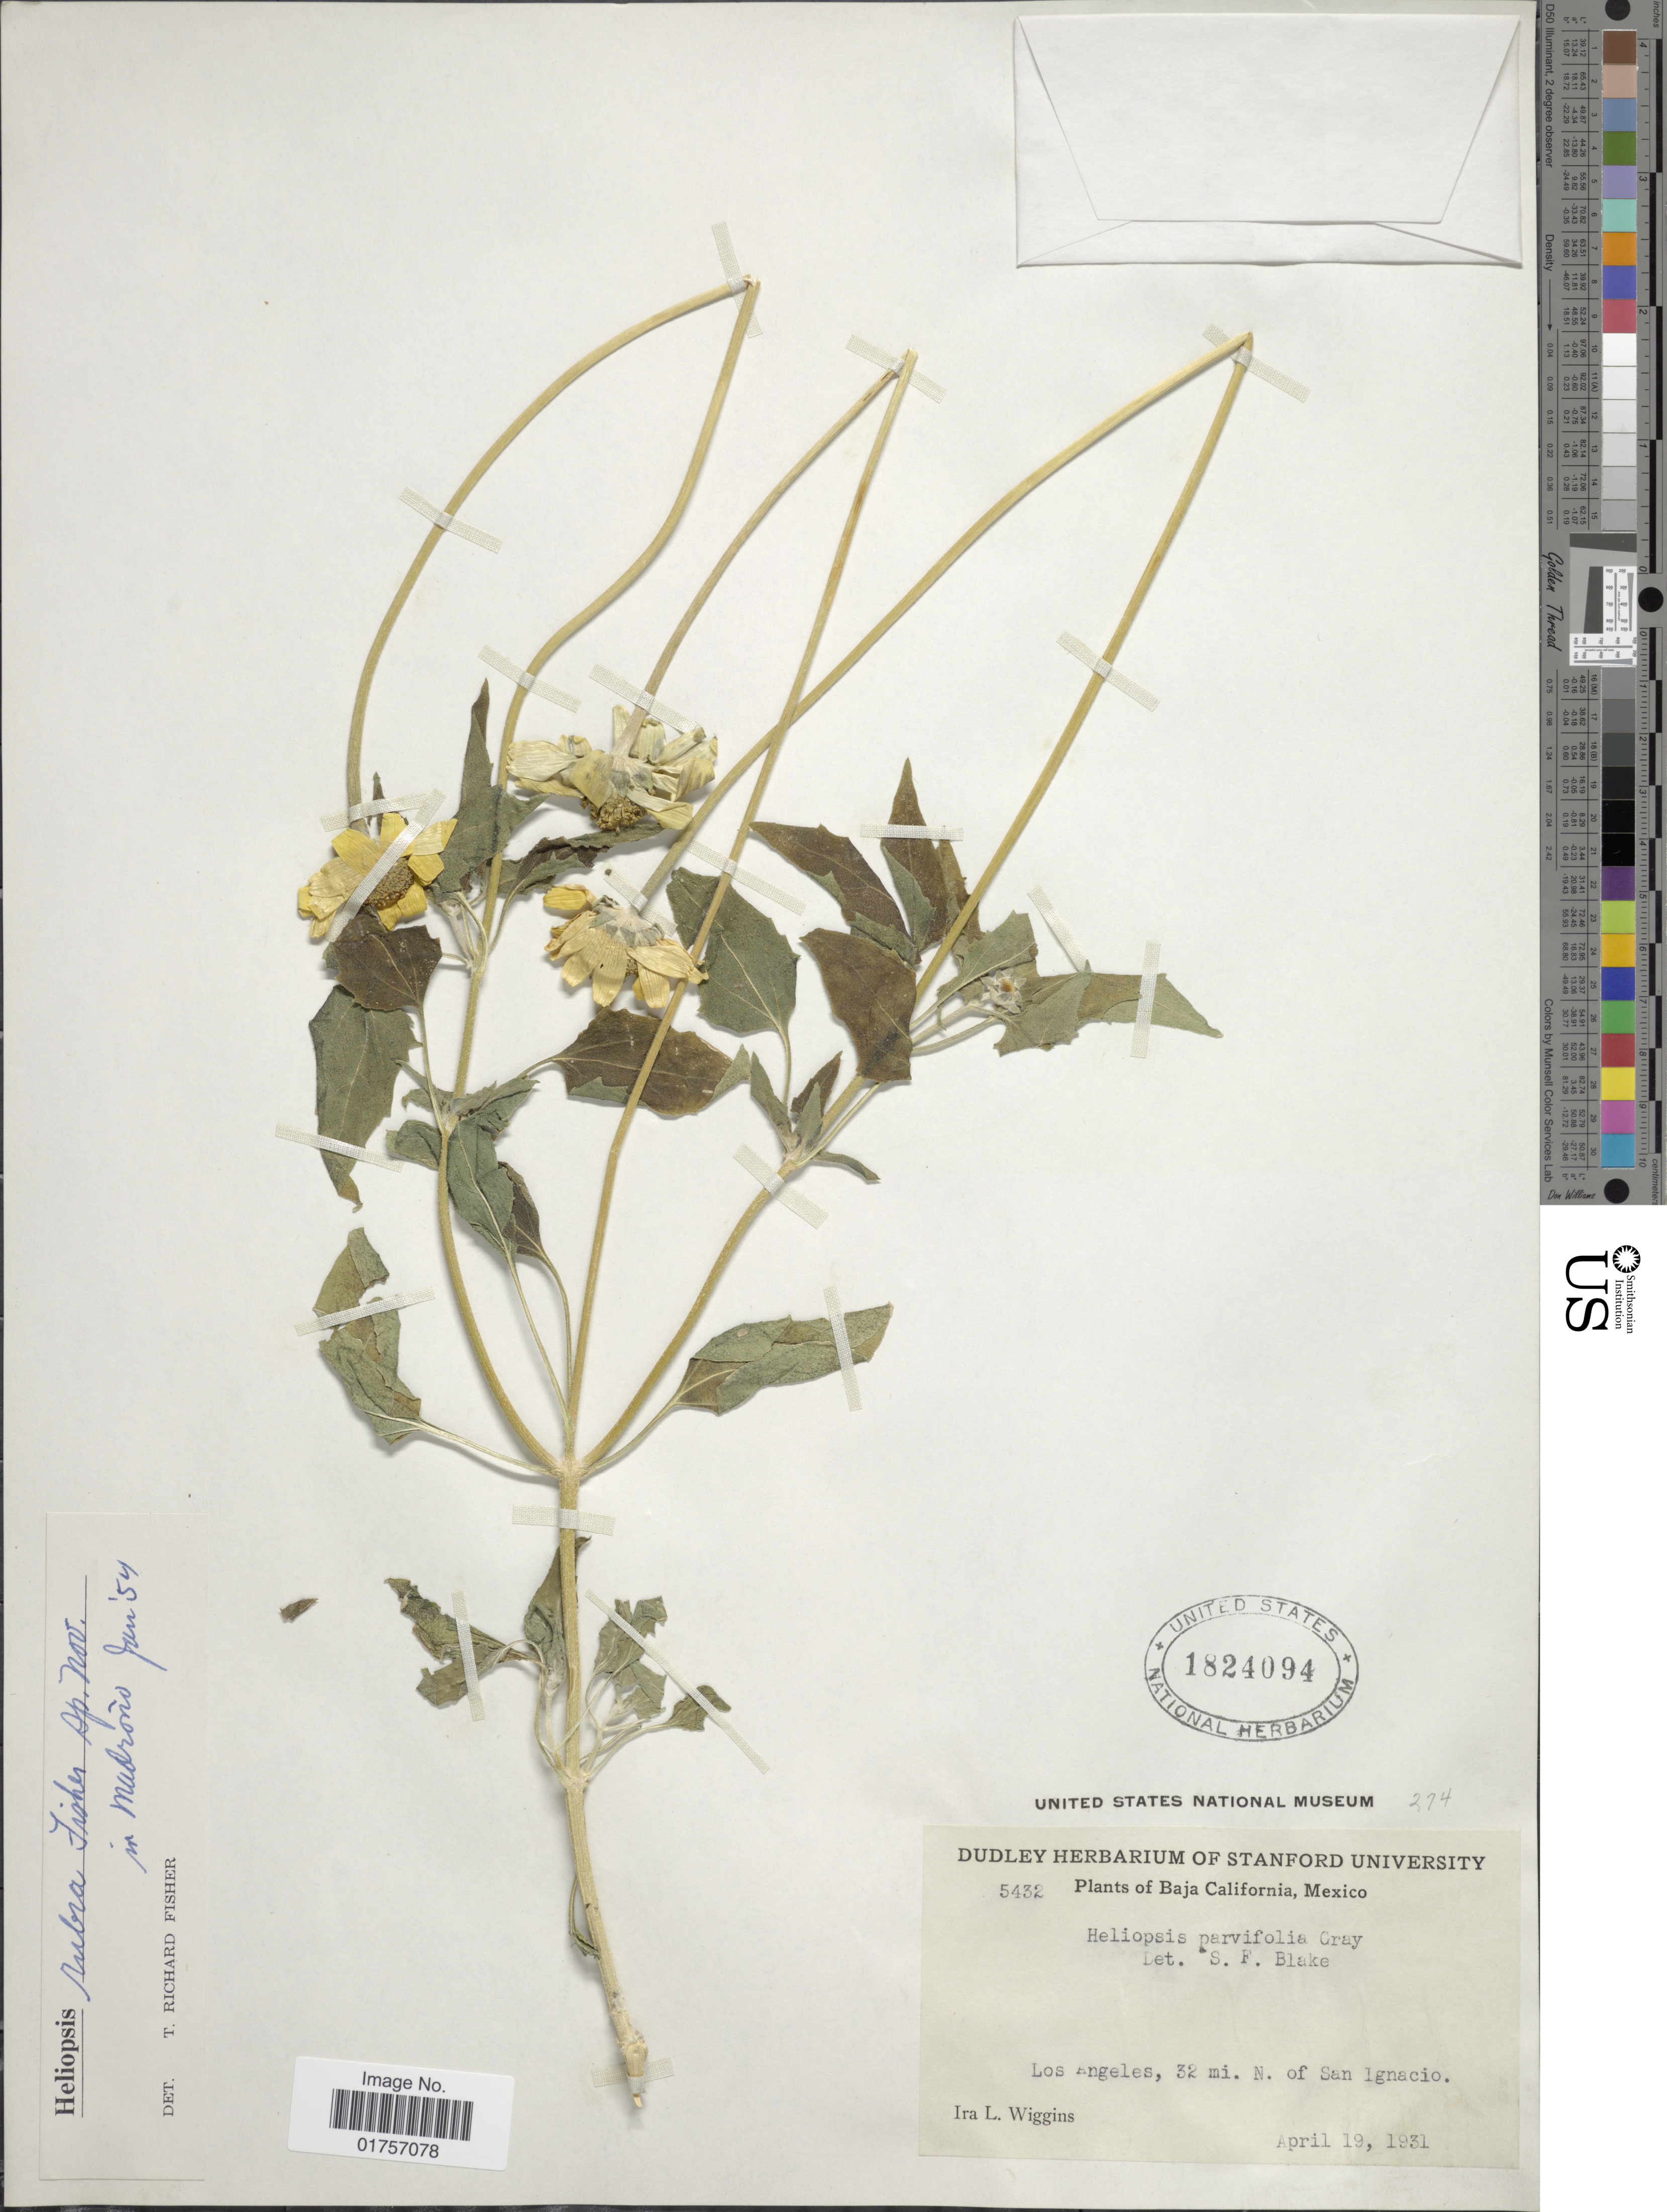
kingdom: Plantae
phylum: Tracheophyta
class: Magnoliopsida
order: Asterales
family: Asteraceae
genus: Heliopsis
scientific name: Heliopsis rubra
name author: T.R. Fisher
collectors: I. L. Wiggins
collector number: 5432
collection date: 1931-04-19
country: Mexico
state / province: Baja California Sur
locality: Los Angeles, 32 mi. N. of San Ignacio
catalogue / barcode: US 1824094